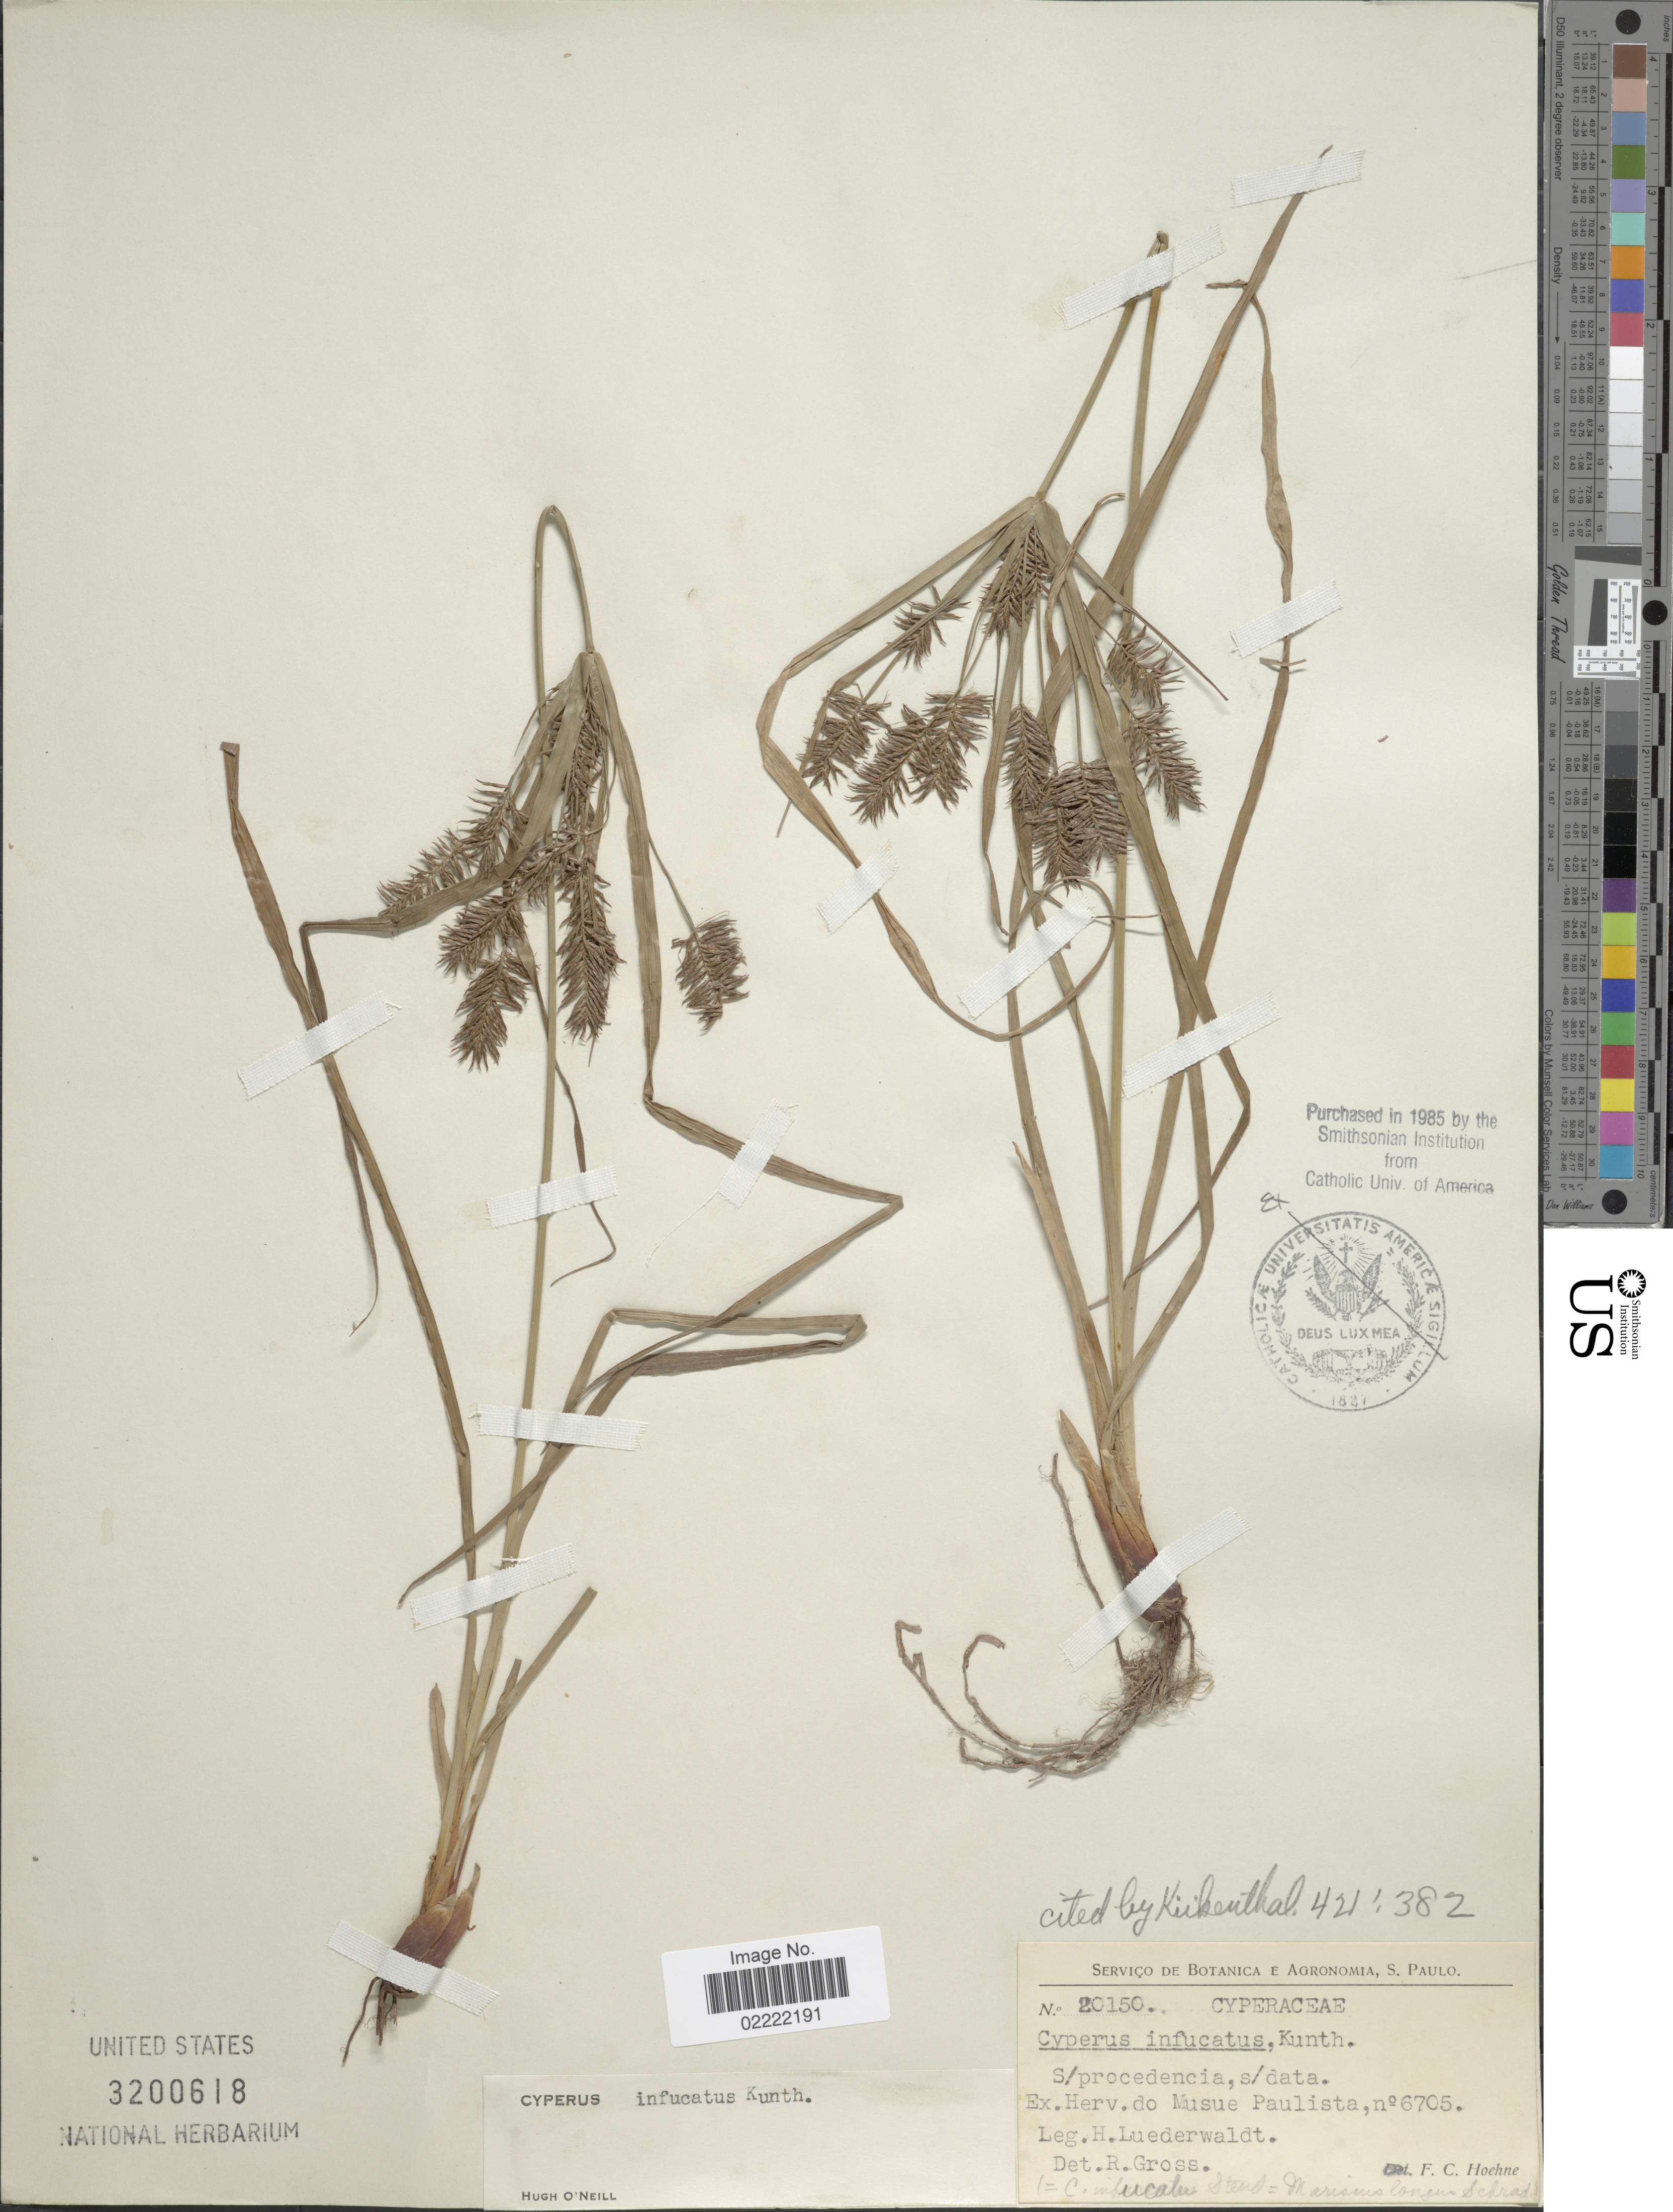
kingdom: Plantae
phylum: Tracheophyta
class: Liliopsida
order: Poales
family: Cyperaceae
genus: Cyperus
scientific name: Cyperus infucatus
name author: Kunth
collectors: H. Luederwaldt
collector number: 20150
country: Brazil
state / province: São Paulo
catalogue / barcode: US 3200618